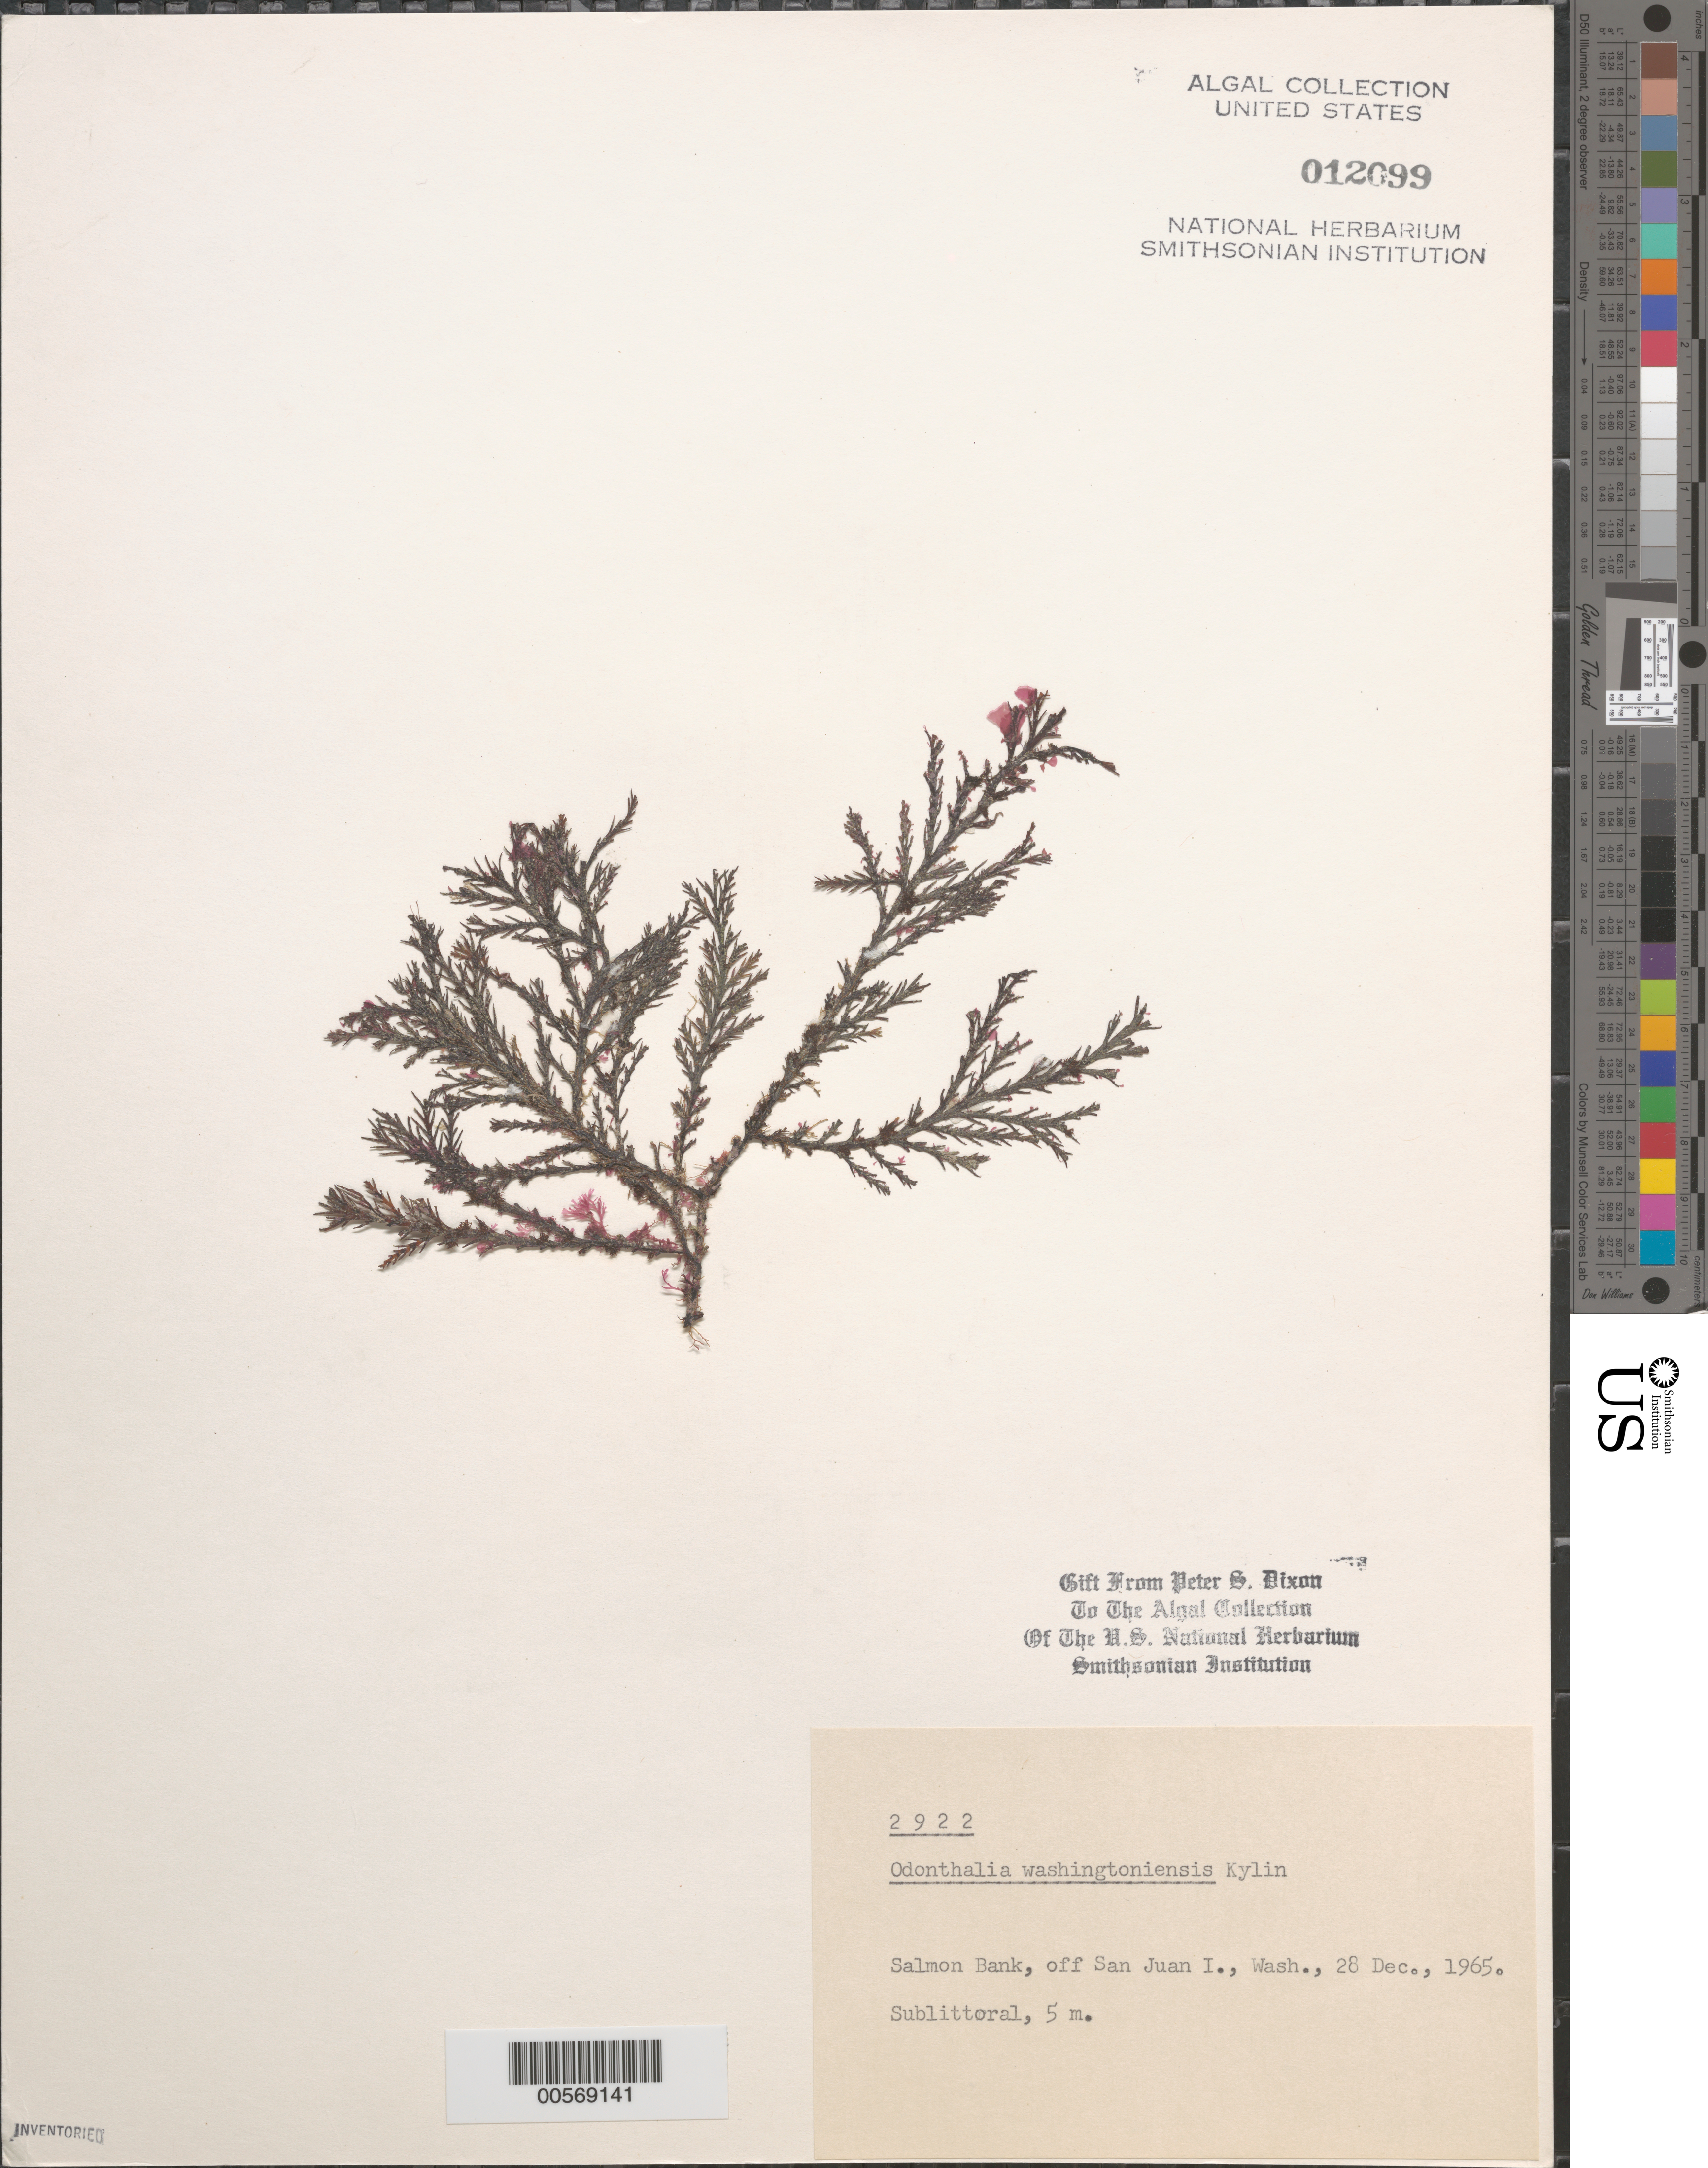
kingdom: Plantae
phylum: Rhodophyta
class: Florideophyceae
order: Ceramiales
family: Rhodomelaceae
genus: Odonthalia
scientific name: Odonthalia washingtoniensis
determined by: Dixon, P. S.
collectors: P. S. Dixon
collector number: PSD 2922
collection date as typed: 28 Dec 1965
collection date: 1965-12-28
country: United States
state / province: Washington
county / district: San Juan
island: San Juan Island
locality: Salmon Bank, off San Juan Island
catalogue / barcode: US 12099